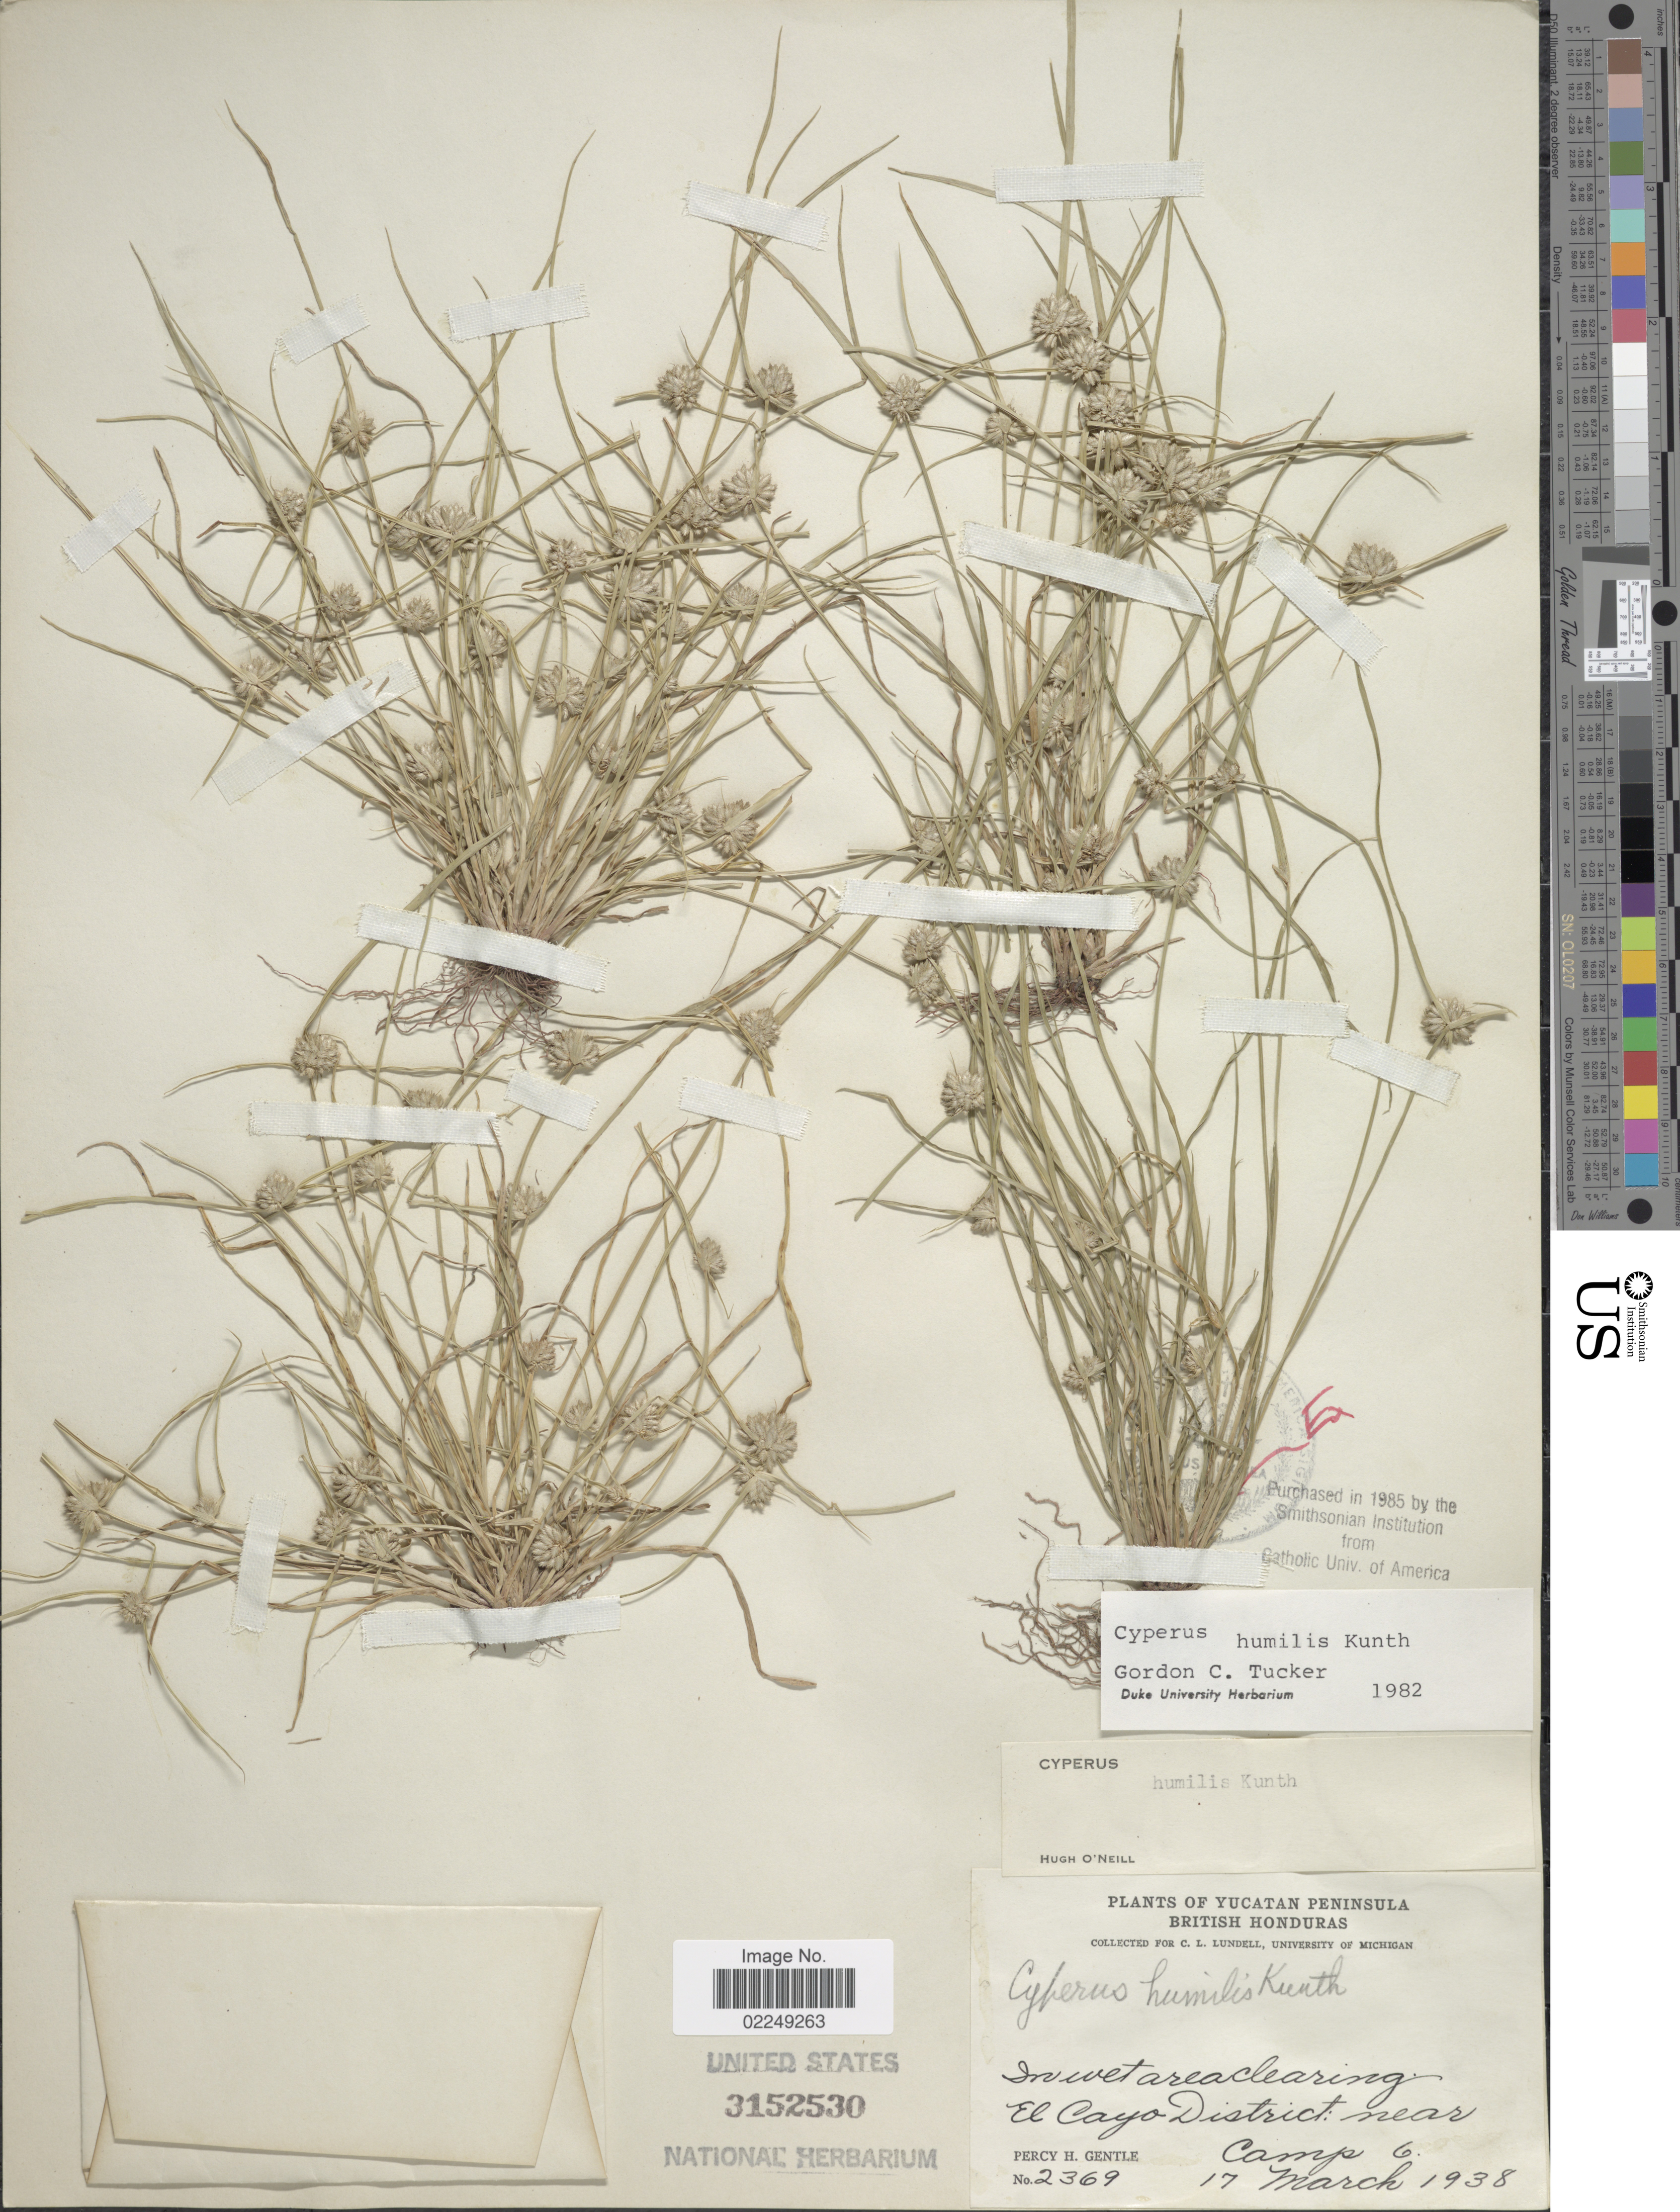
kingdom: Plantae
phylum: Tracheophyta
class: Liliopsida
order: Poales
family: Cyperaceae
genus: Cyperus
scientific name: Cyperus humilis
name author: Kunth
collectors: P. H. Gentle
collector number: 2369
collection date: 1938-03-17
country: Belize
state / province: Cayo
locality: Yucatan Peninsula, Birtish Honduras, El Cayo District: near Camp 6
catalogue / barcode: US 3152530